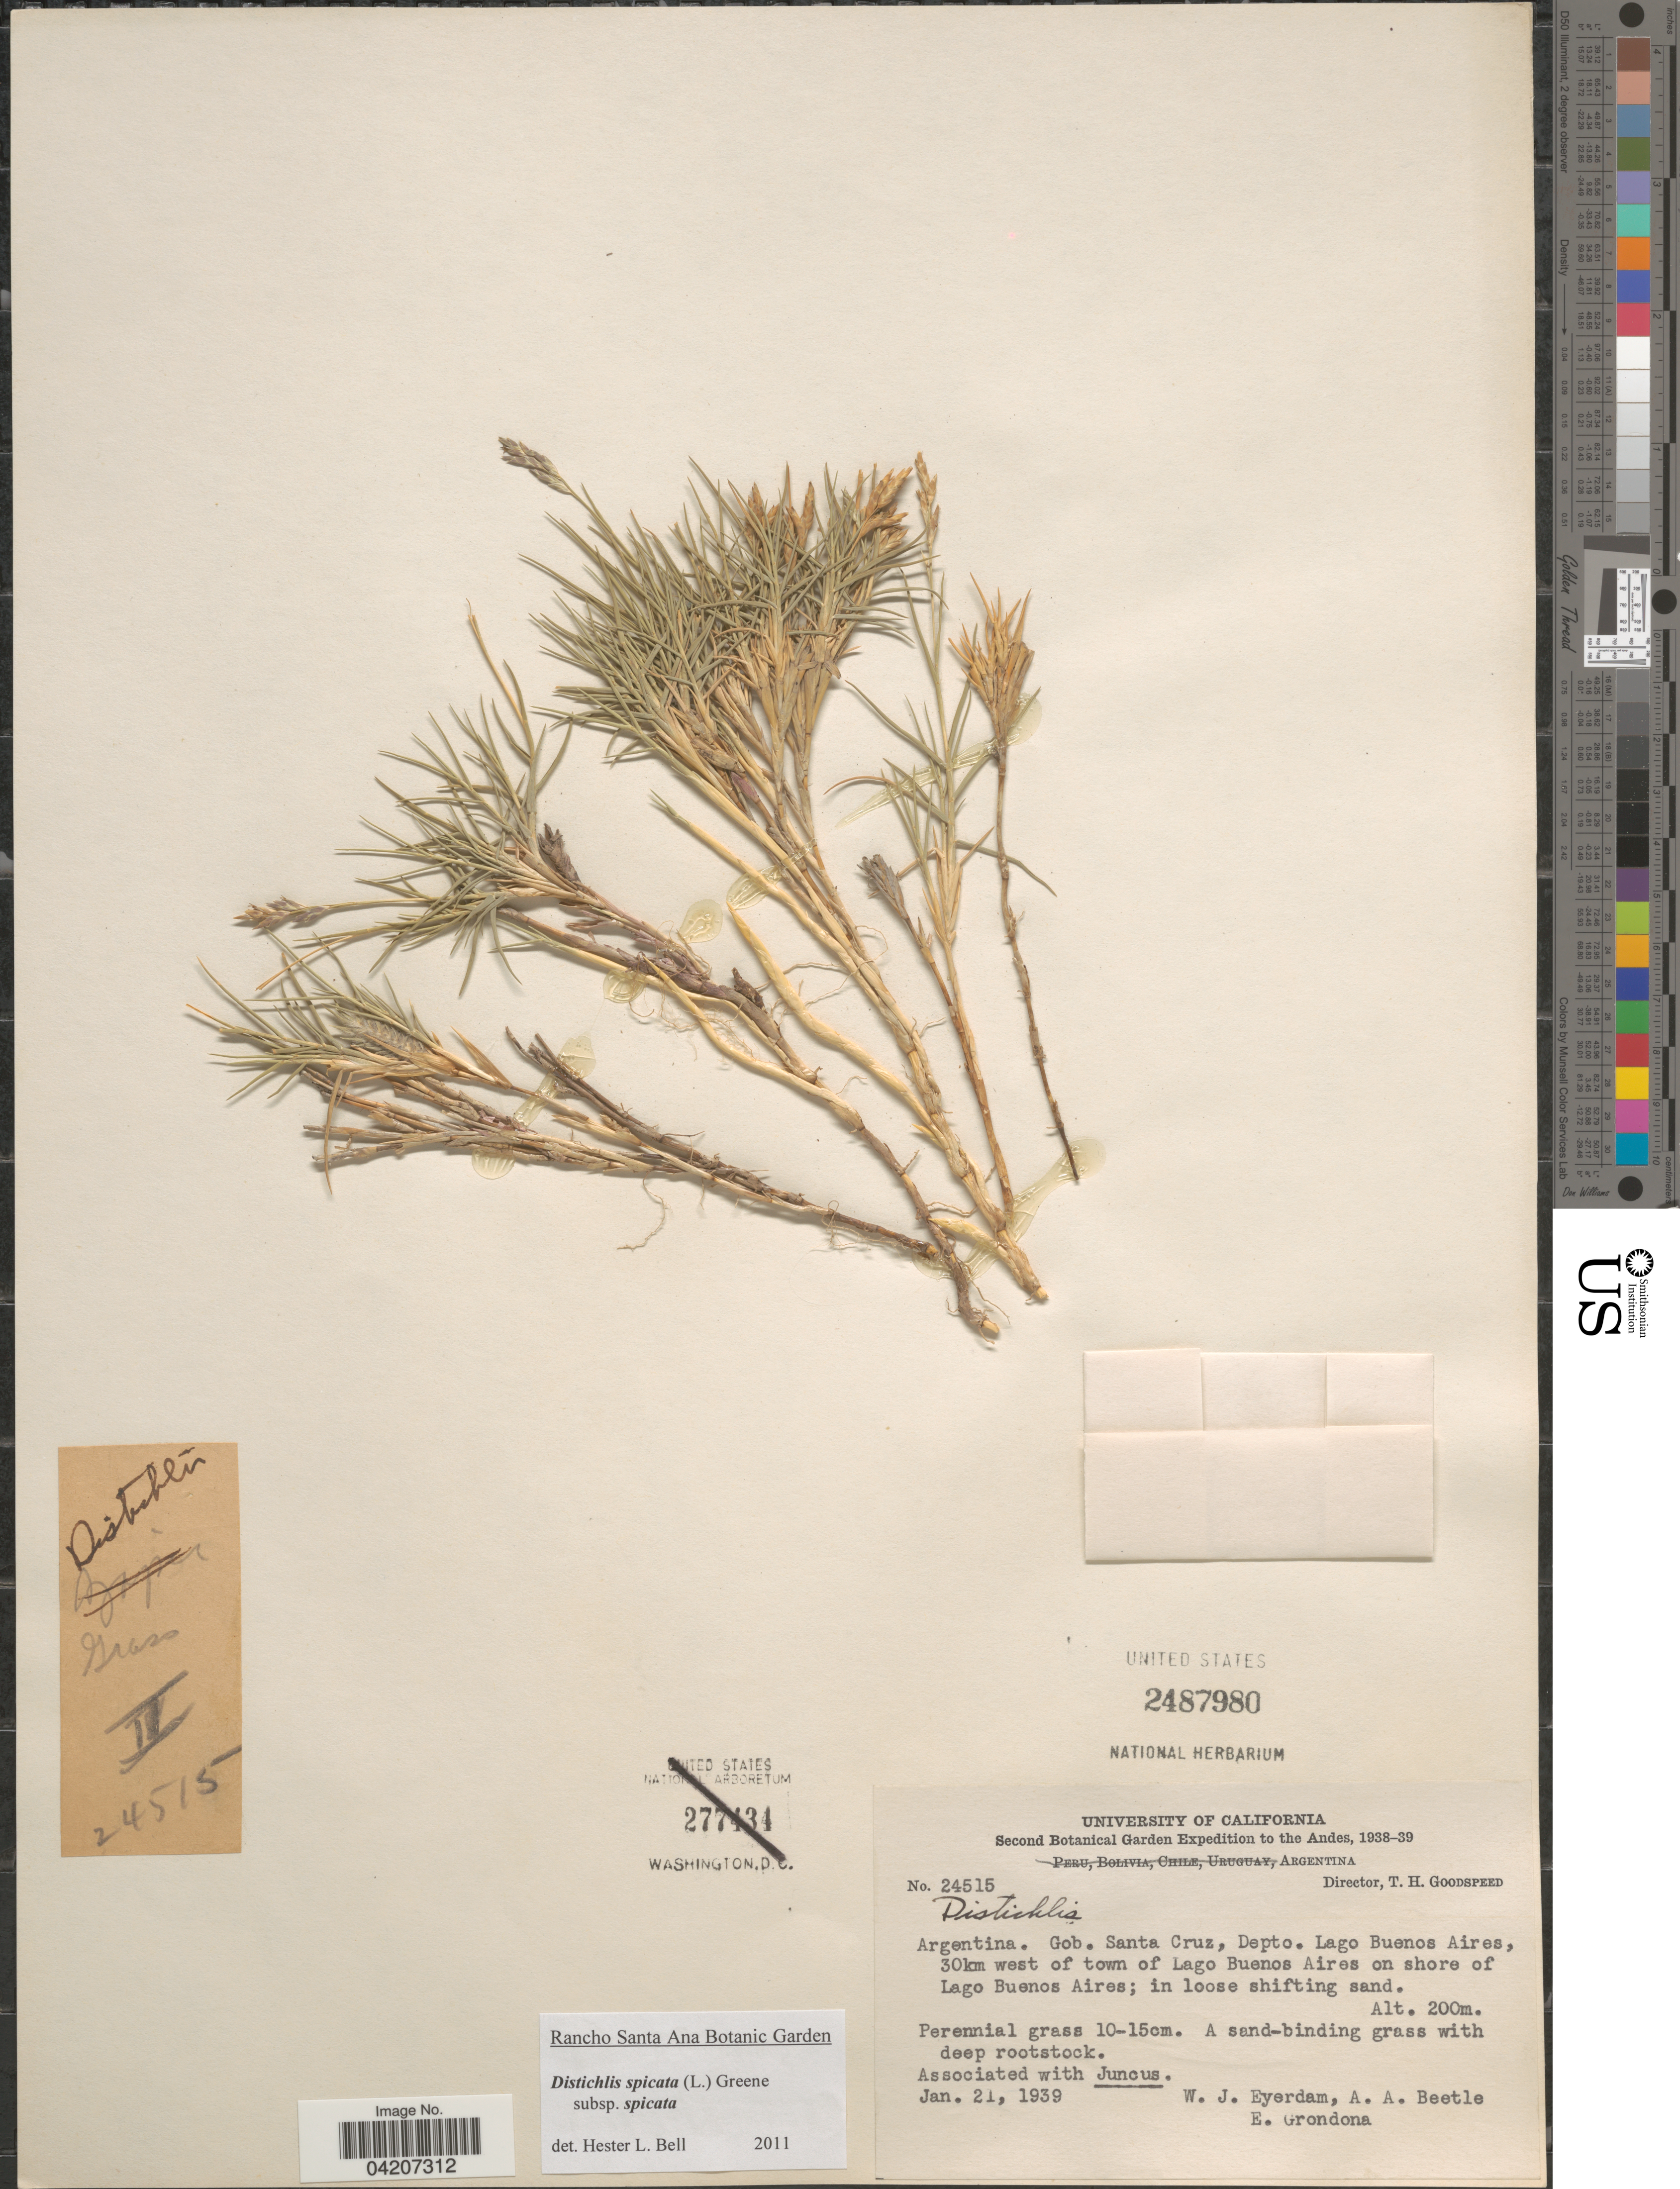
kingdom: Plantae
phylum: Tracheophyta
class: Liliopsida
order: Poales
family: Poaceae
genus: Distichlis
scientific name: Distichlis spicata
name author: (L.) Greene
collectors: W. J. Eyerdam, A. A. Beetle & E. Grondona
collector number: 24515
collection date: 1939-01-21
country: Argentina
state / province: Santa Cruz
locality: Second Botanical Garden Expedition to the Andes, 1938-39. Gob. Santa Cruz, Depto. Lago Buenos Aires, 30km west of town of Lago Buenos Aires on shore of Lago Buenos Aires.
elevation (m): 200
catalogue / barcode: US 2487980